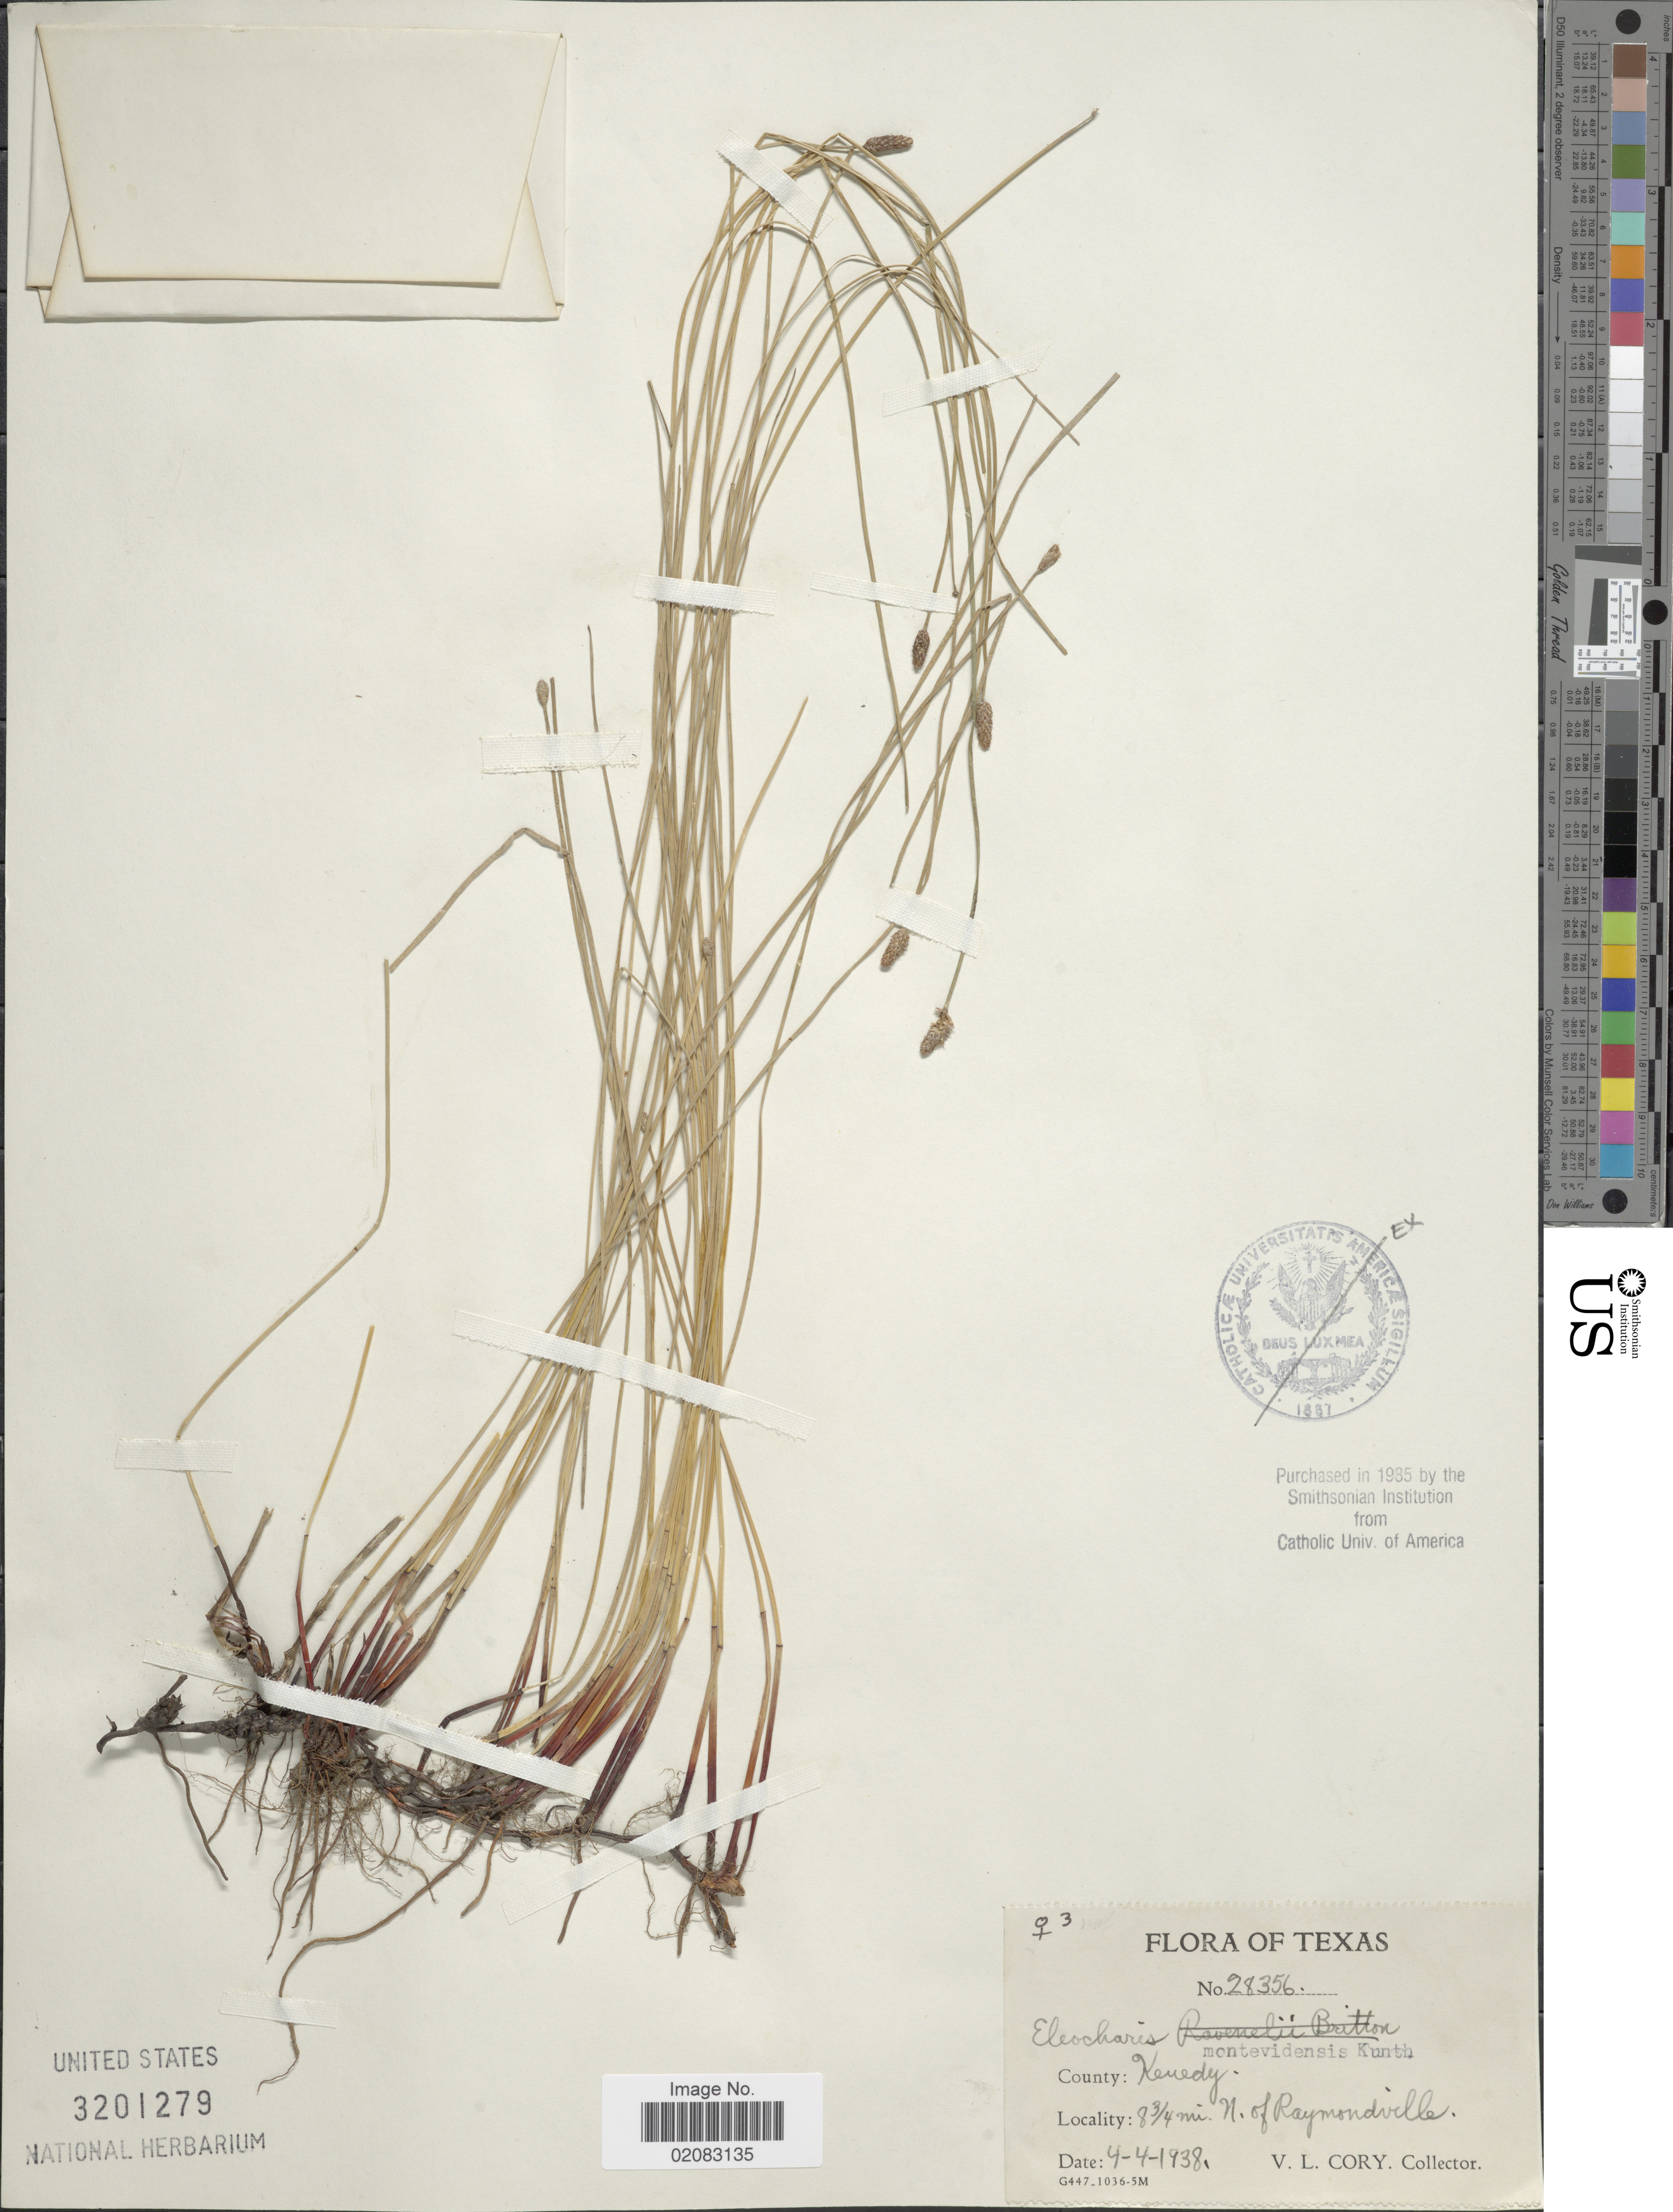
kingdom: Plantae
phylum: Tracheophyta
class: Liliopsida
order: Poales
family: Cyperaceae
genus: Eleocharis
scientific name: Eleocharis montevidensis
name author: Kunth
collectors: V. Cory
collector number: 28356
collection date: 1938-04-04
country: United States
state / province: Texas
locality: County: kenedy, 8 3/4 mi N of Raymondville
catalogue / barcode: US 3201279